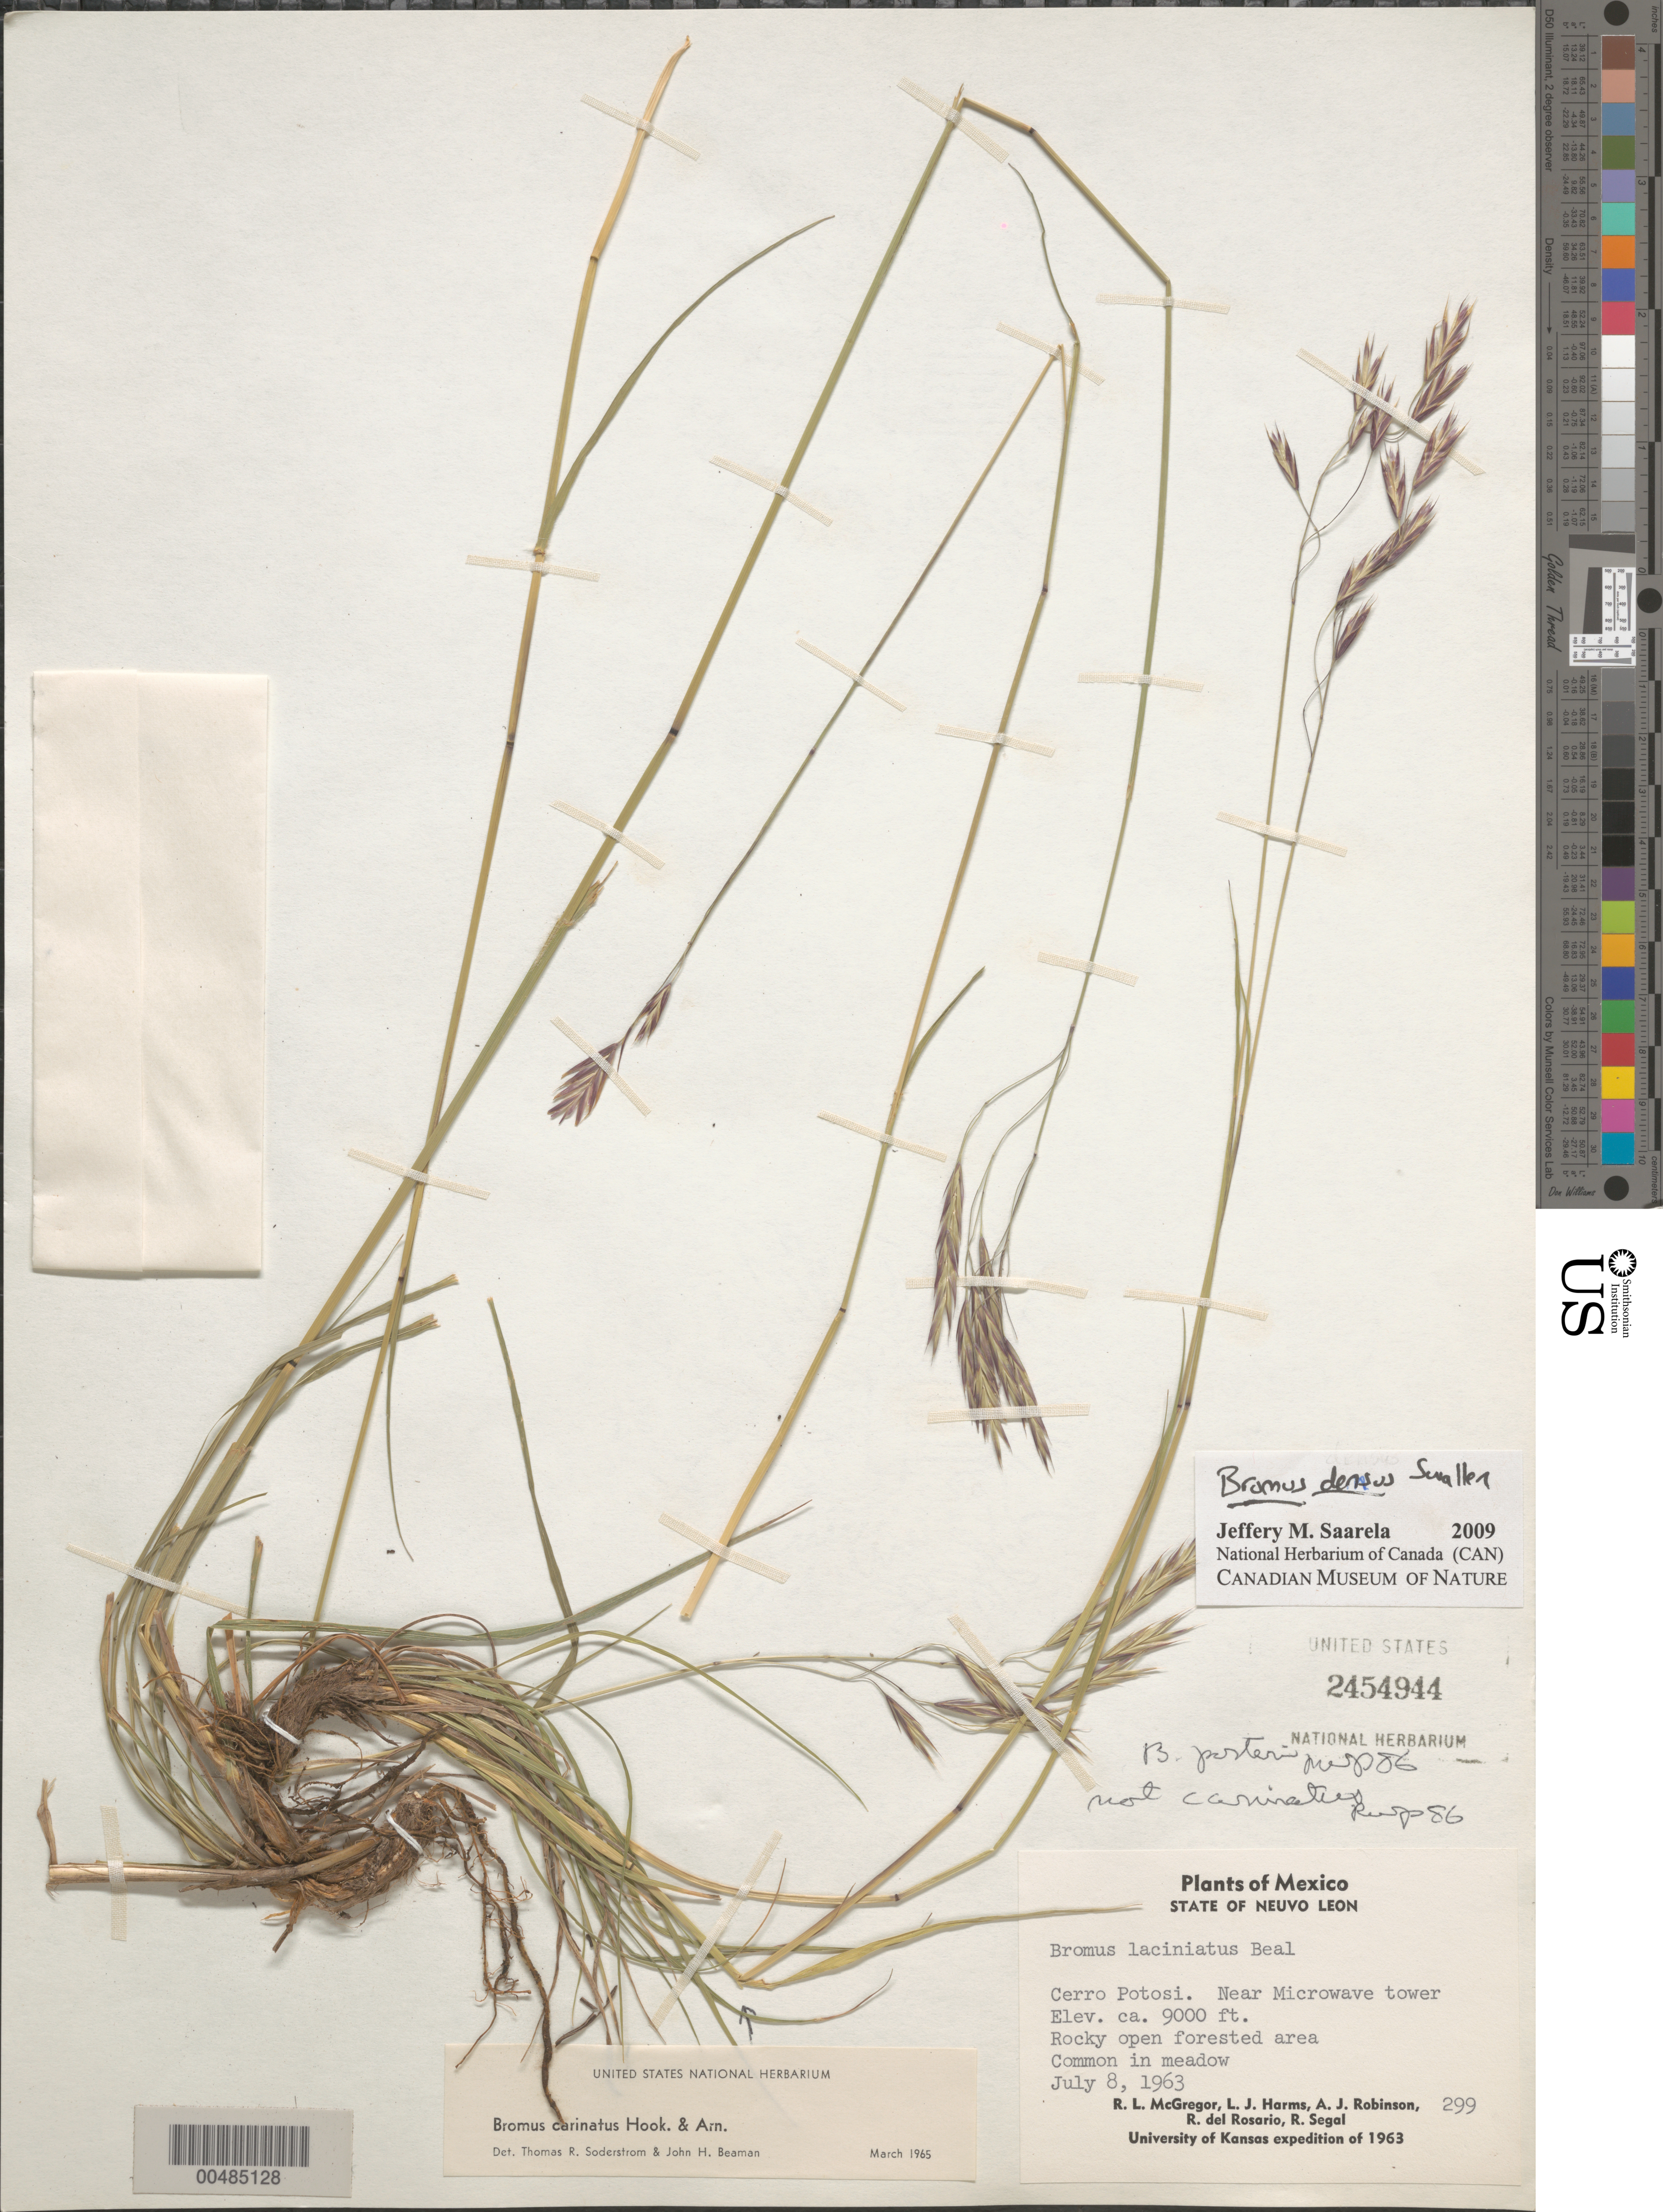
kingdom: Plantae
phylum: Tracheophyta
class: Liliopsida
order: Poales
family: Poaceae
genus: Bromus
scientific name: Bromus densus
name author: Swallen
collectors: R. McGregor, L. Harms & A. J. Robinson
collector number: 299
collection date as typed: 8 Jul 1963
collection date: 1963-07-08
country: Mexico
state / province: Nuevo León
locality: Cerro Potosi, near Microwave tower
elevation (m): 2743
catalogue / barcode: US 2454944